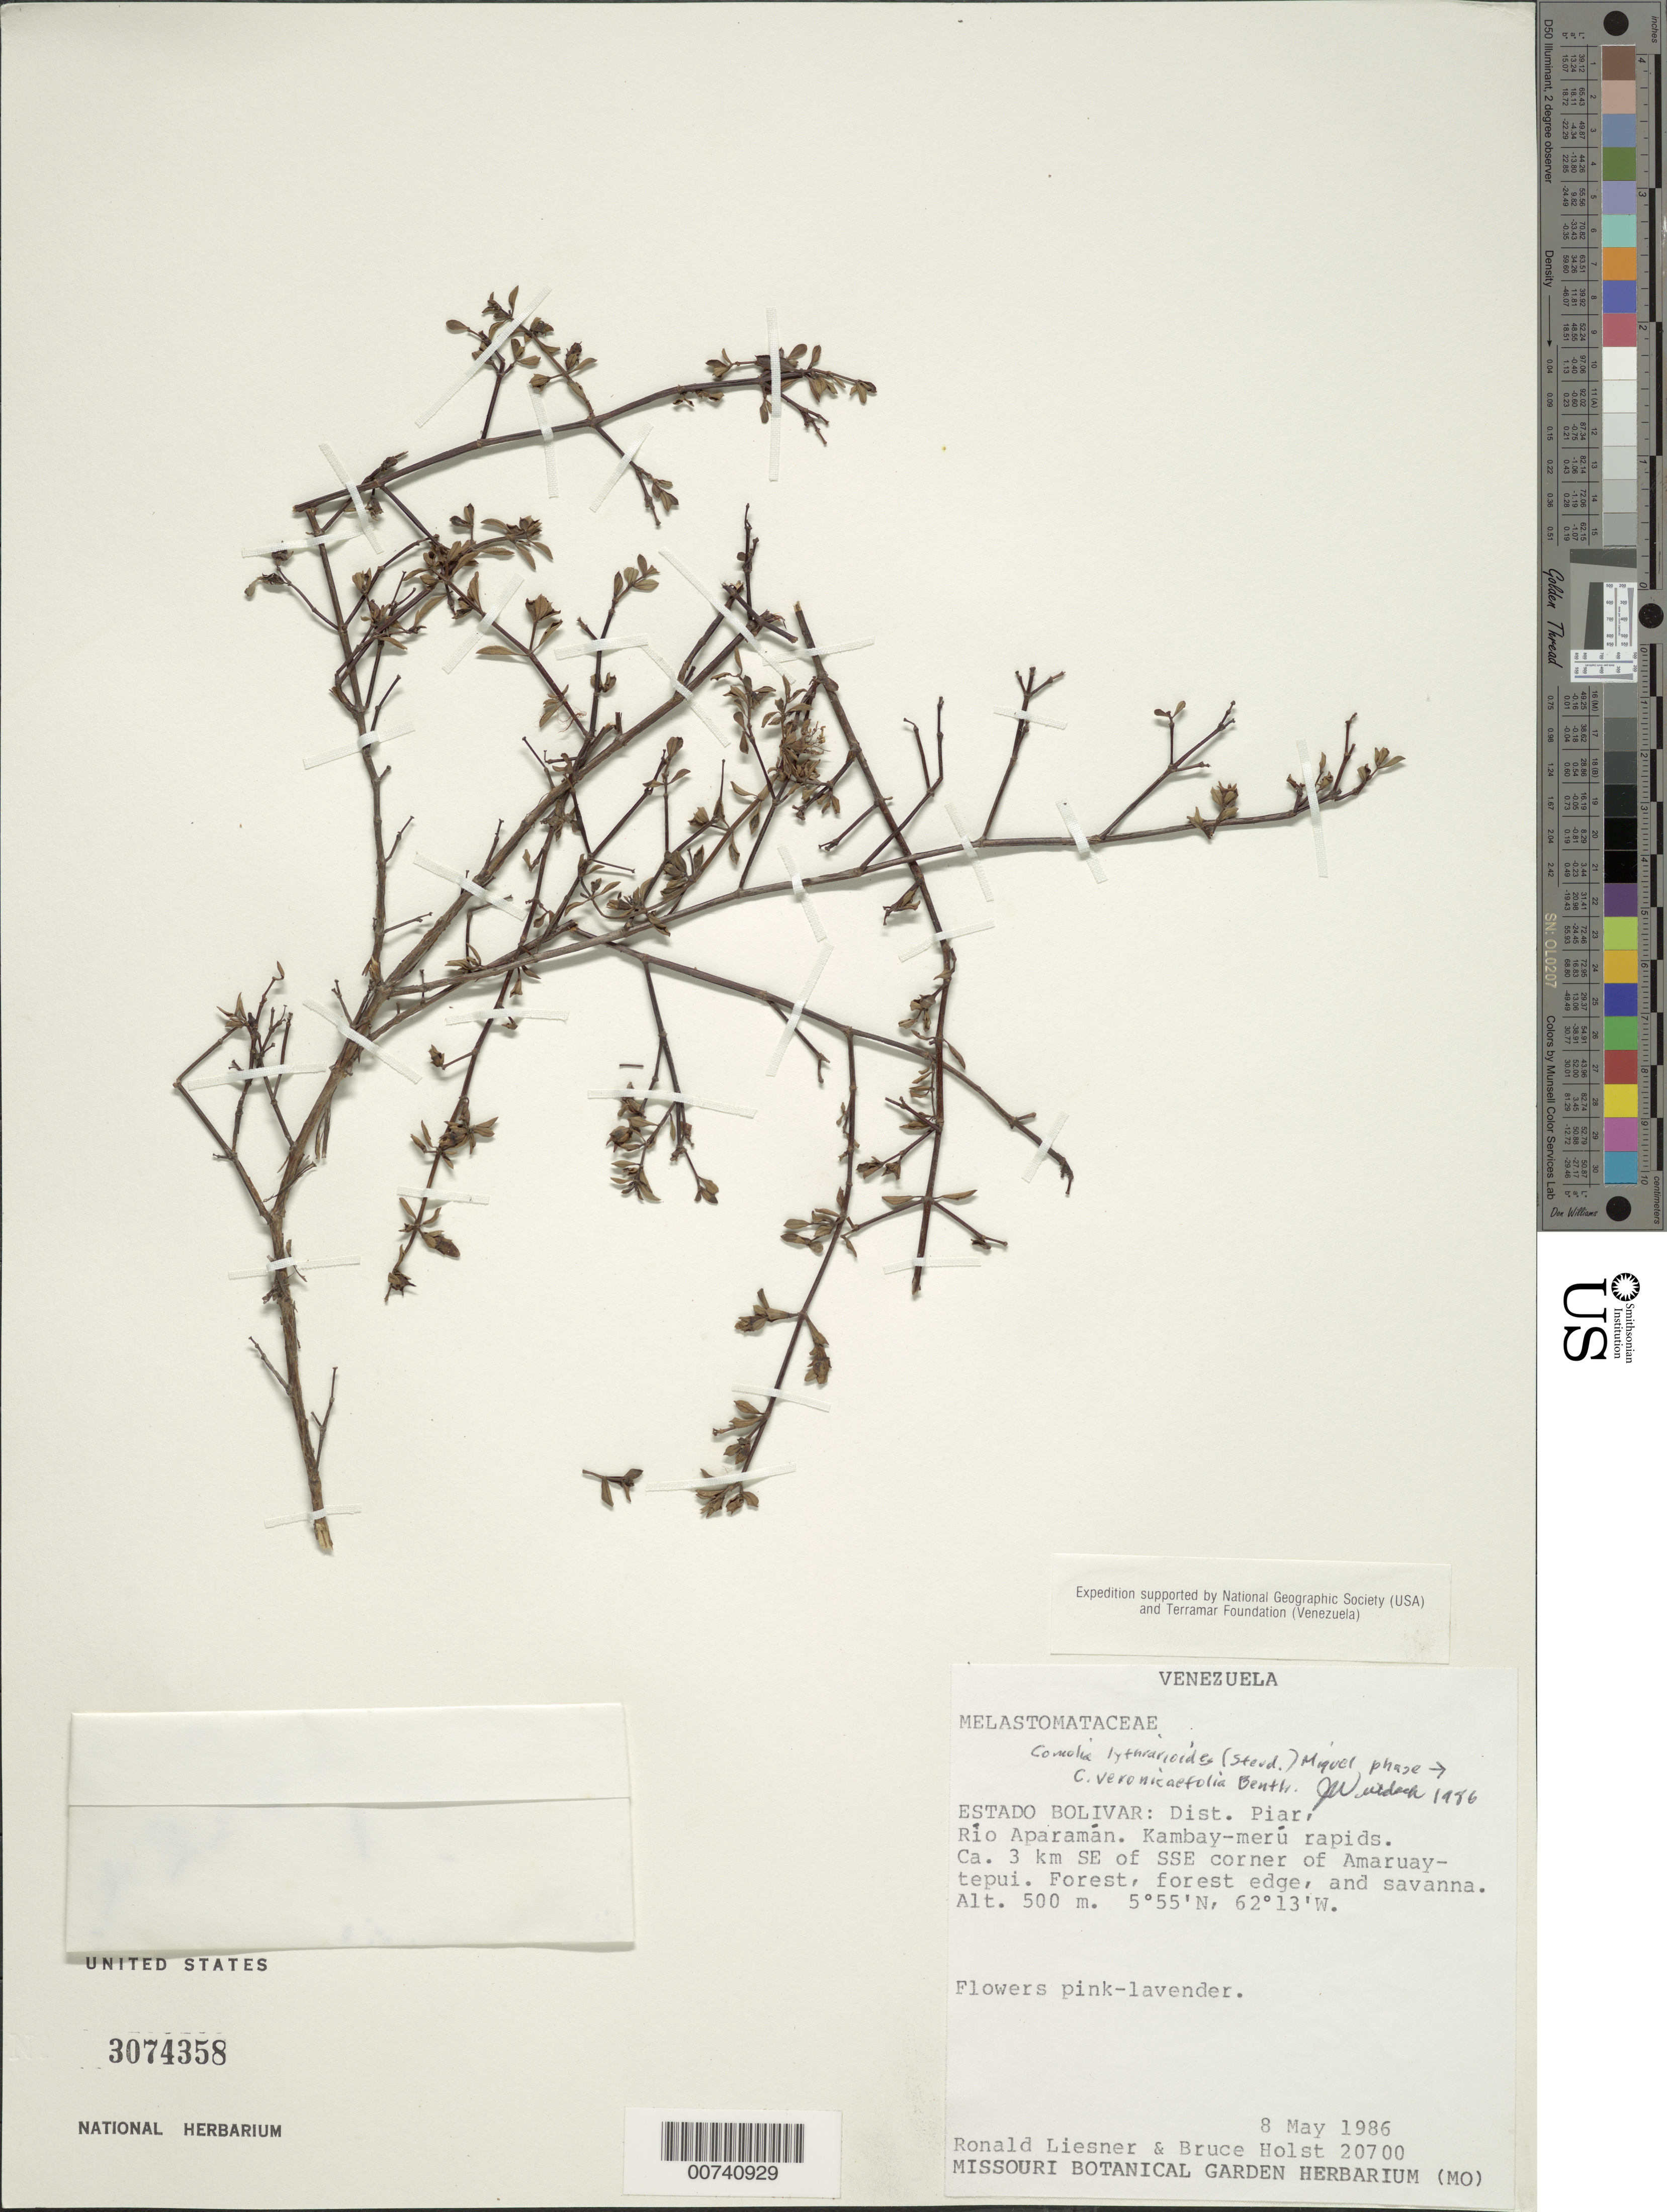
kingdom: Plantae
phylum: Tracheophyta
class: Magnoliopsida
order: Myrtales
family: Melastomataceae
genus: Comolia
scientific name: Comolia lythrarioides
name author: (Steud.) Naudin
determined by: Nunes da Silva, Diego, (RB), Jardim Botanico do Rio de Janeiro - Herbario (BRAZIL)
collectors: R. L. Liesner & B. Holst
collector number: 20700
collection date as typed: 8-May-86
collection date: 1986-05-08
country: Venezuela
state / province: Bolívar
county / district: Piar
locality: Río Aparamán, Kambay-merú rapids, 3 km SE of SSE corner of Amaruay-tepuí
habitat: Forest, forest edge, savanna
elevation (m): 500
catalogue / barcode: US 3074358